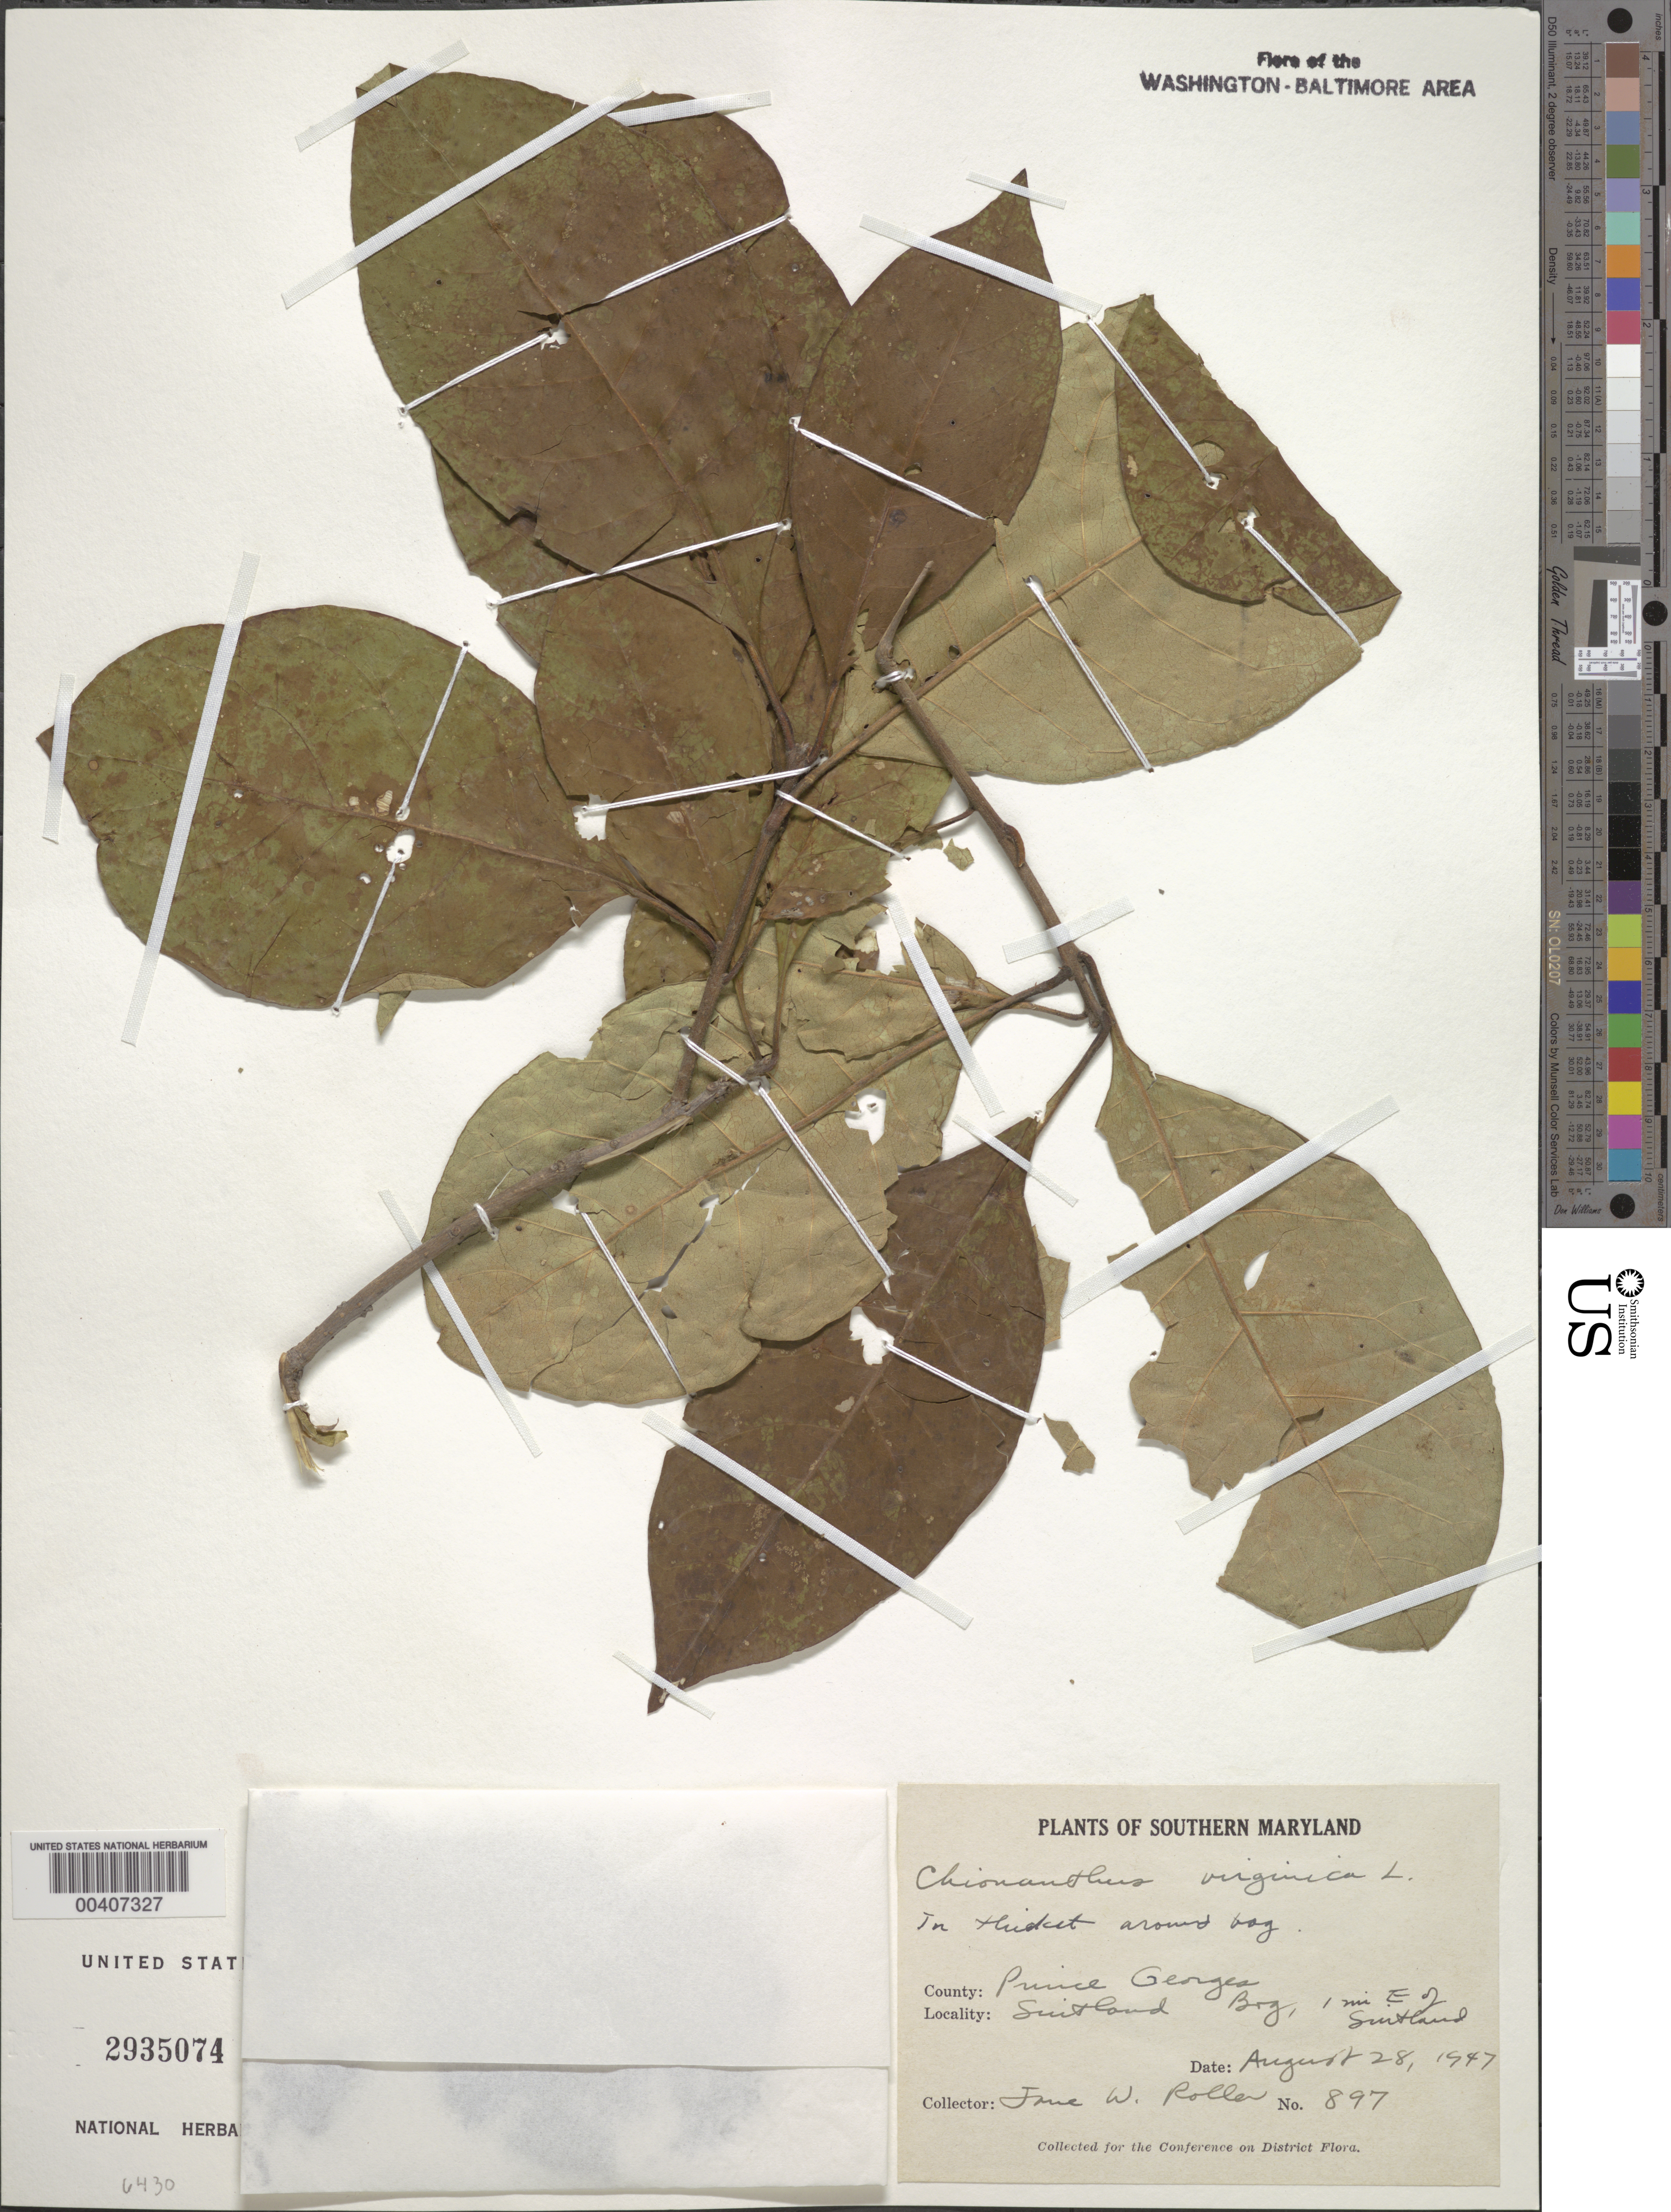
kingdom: Plantae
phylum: Tracheophyta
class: Magnoliopsida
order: Lamiales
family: Oleaceae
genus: Chionanthus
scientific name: Chionanthus virginicus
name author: L.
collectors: J. W. Roller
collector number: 897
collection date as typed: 28 Aug 1947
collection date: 1947-08-28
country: United States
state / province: Maryland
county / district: Prince George's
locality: Suitland Bog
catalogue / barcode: US 2935074